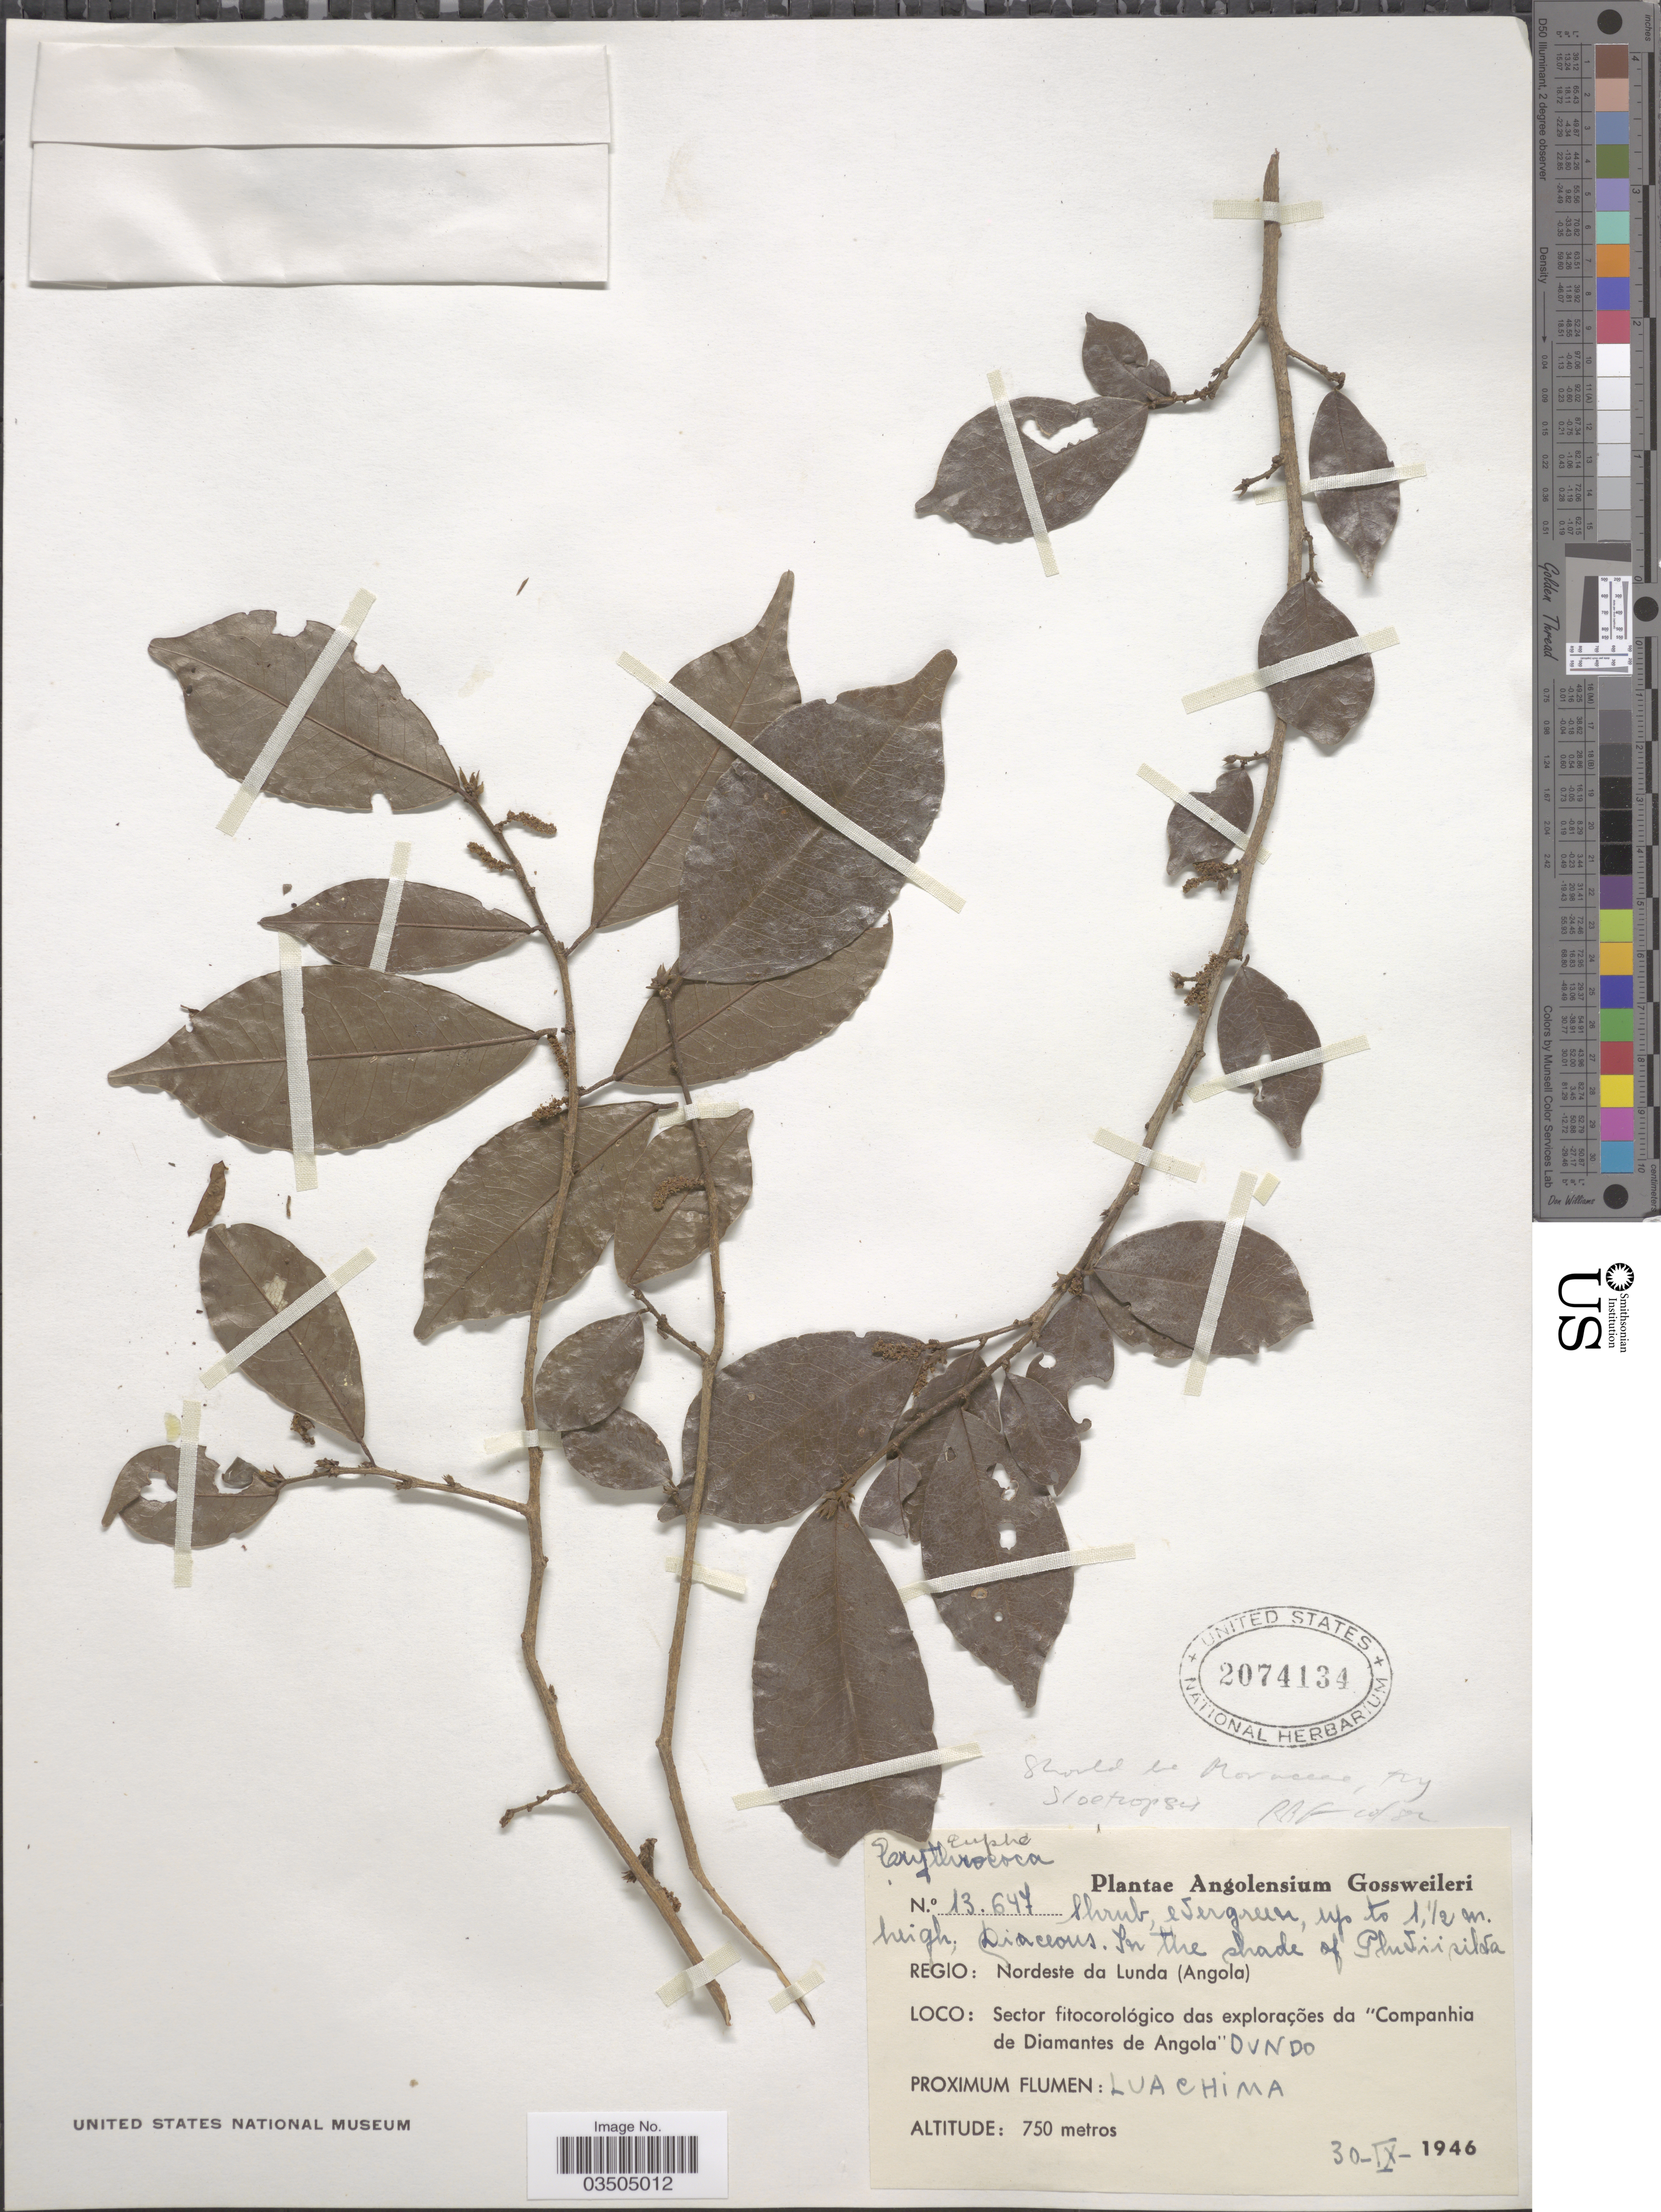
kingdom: Plantae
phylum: Tracheophyta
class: Magnoliopsida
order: Proteales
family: Proteaceae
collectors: -. Gossweiler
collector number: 13647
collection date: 1946-09-30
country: Angola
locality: Regio: Nordeste da Lunda. Sector fitocorológico das explorações de "Companhia de Diamantes de Angola" Dundo. Luachima.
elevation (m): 750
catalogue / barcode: US 2074134